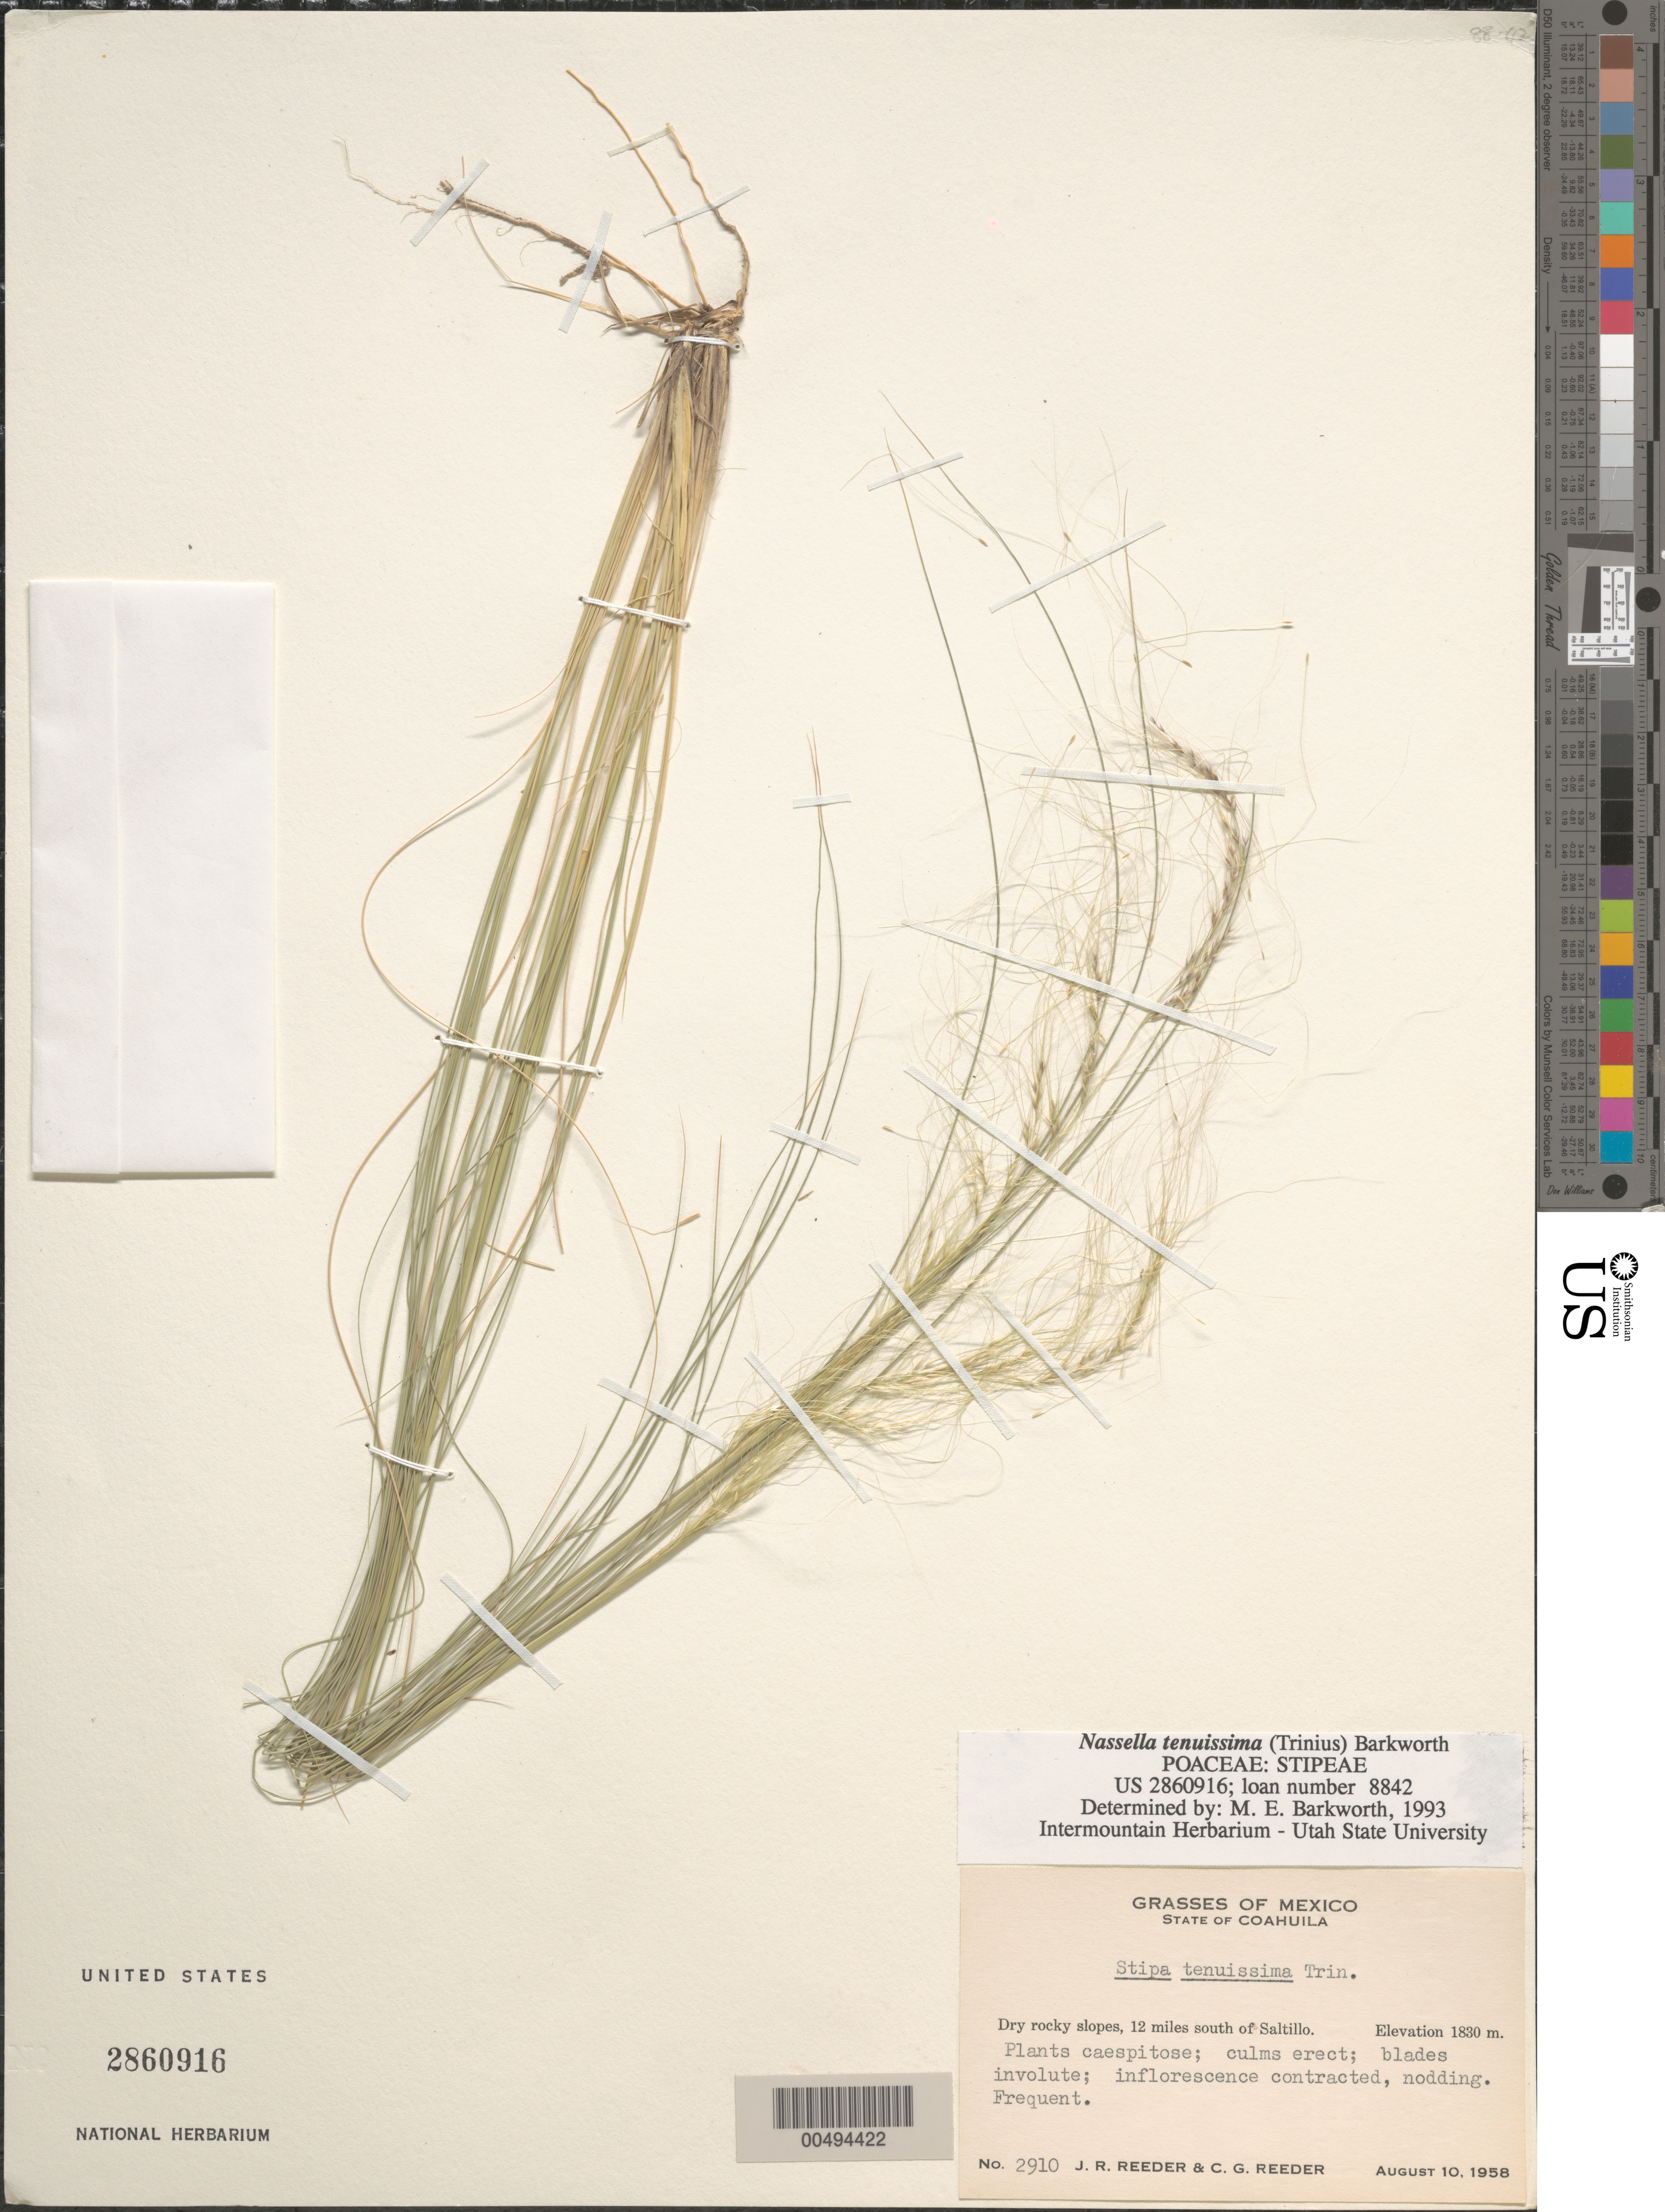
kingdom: Plantae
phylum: Tracheophyta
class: Liliopsida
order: Poales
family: Poaceae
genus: Nassella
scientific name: Nassella tenuissima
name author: (Trin.) Barkworth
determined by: Barkworth, M. E.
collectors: J. R. Reeder & C. G. Reeder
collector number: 2910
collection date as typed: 10 Aug 1958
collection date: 1958-08-10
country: Mexico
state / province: Coahuila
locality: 12 mi S of Saltillo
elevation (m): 1830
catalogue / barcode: US 2860916